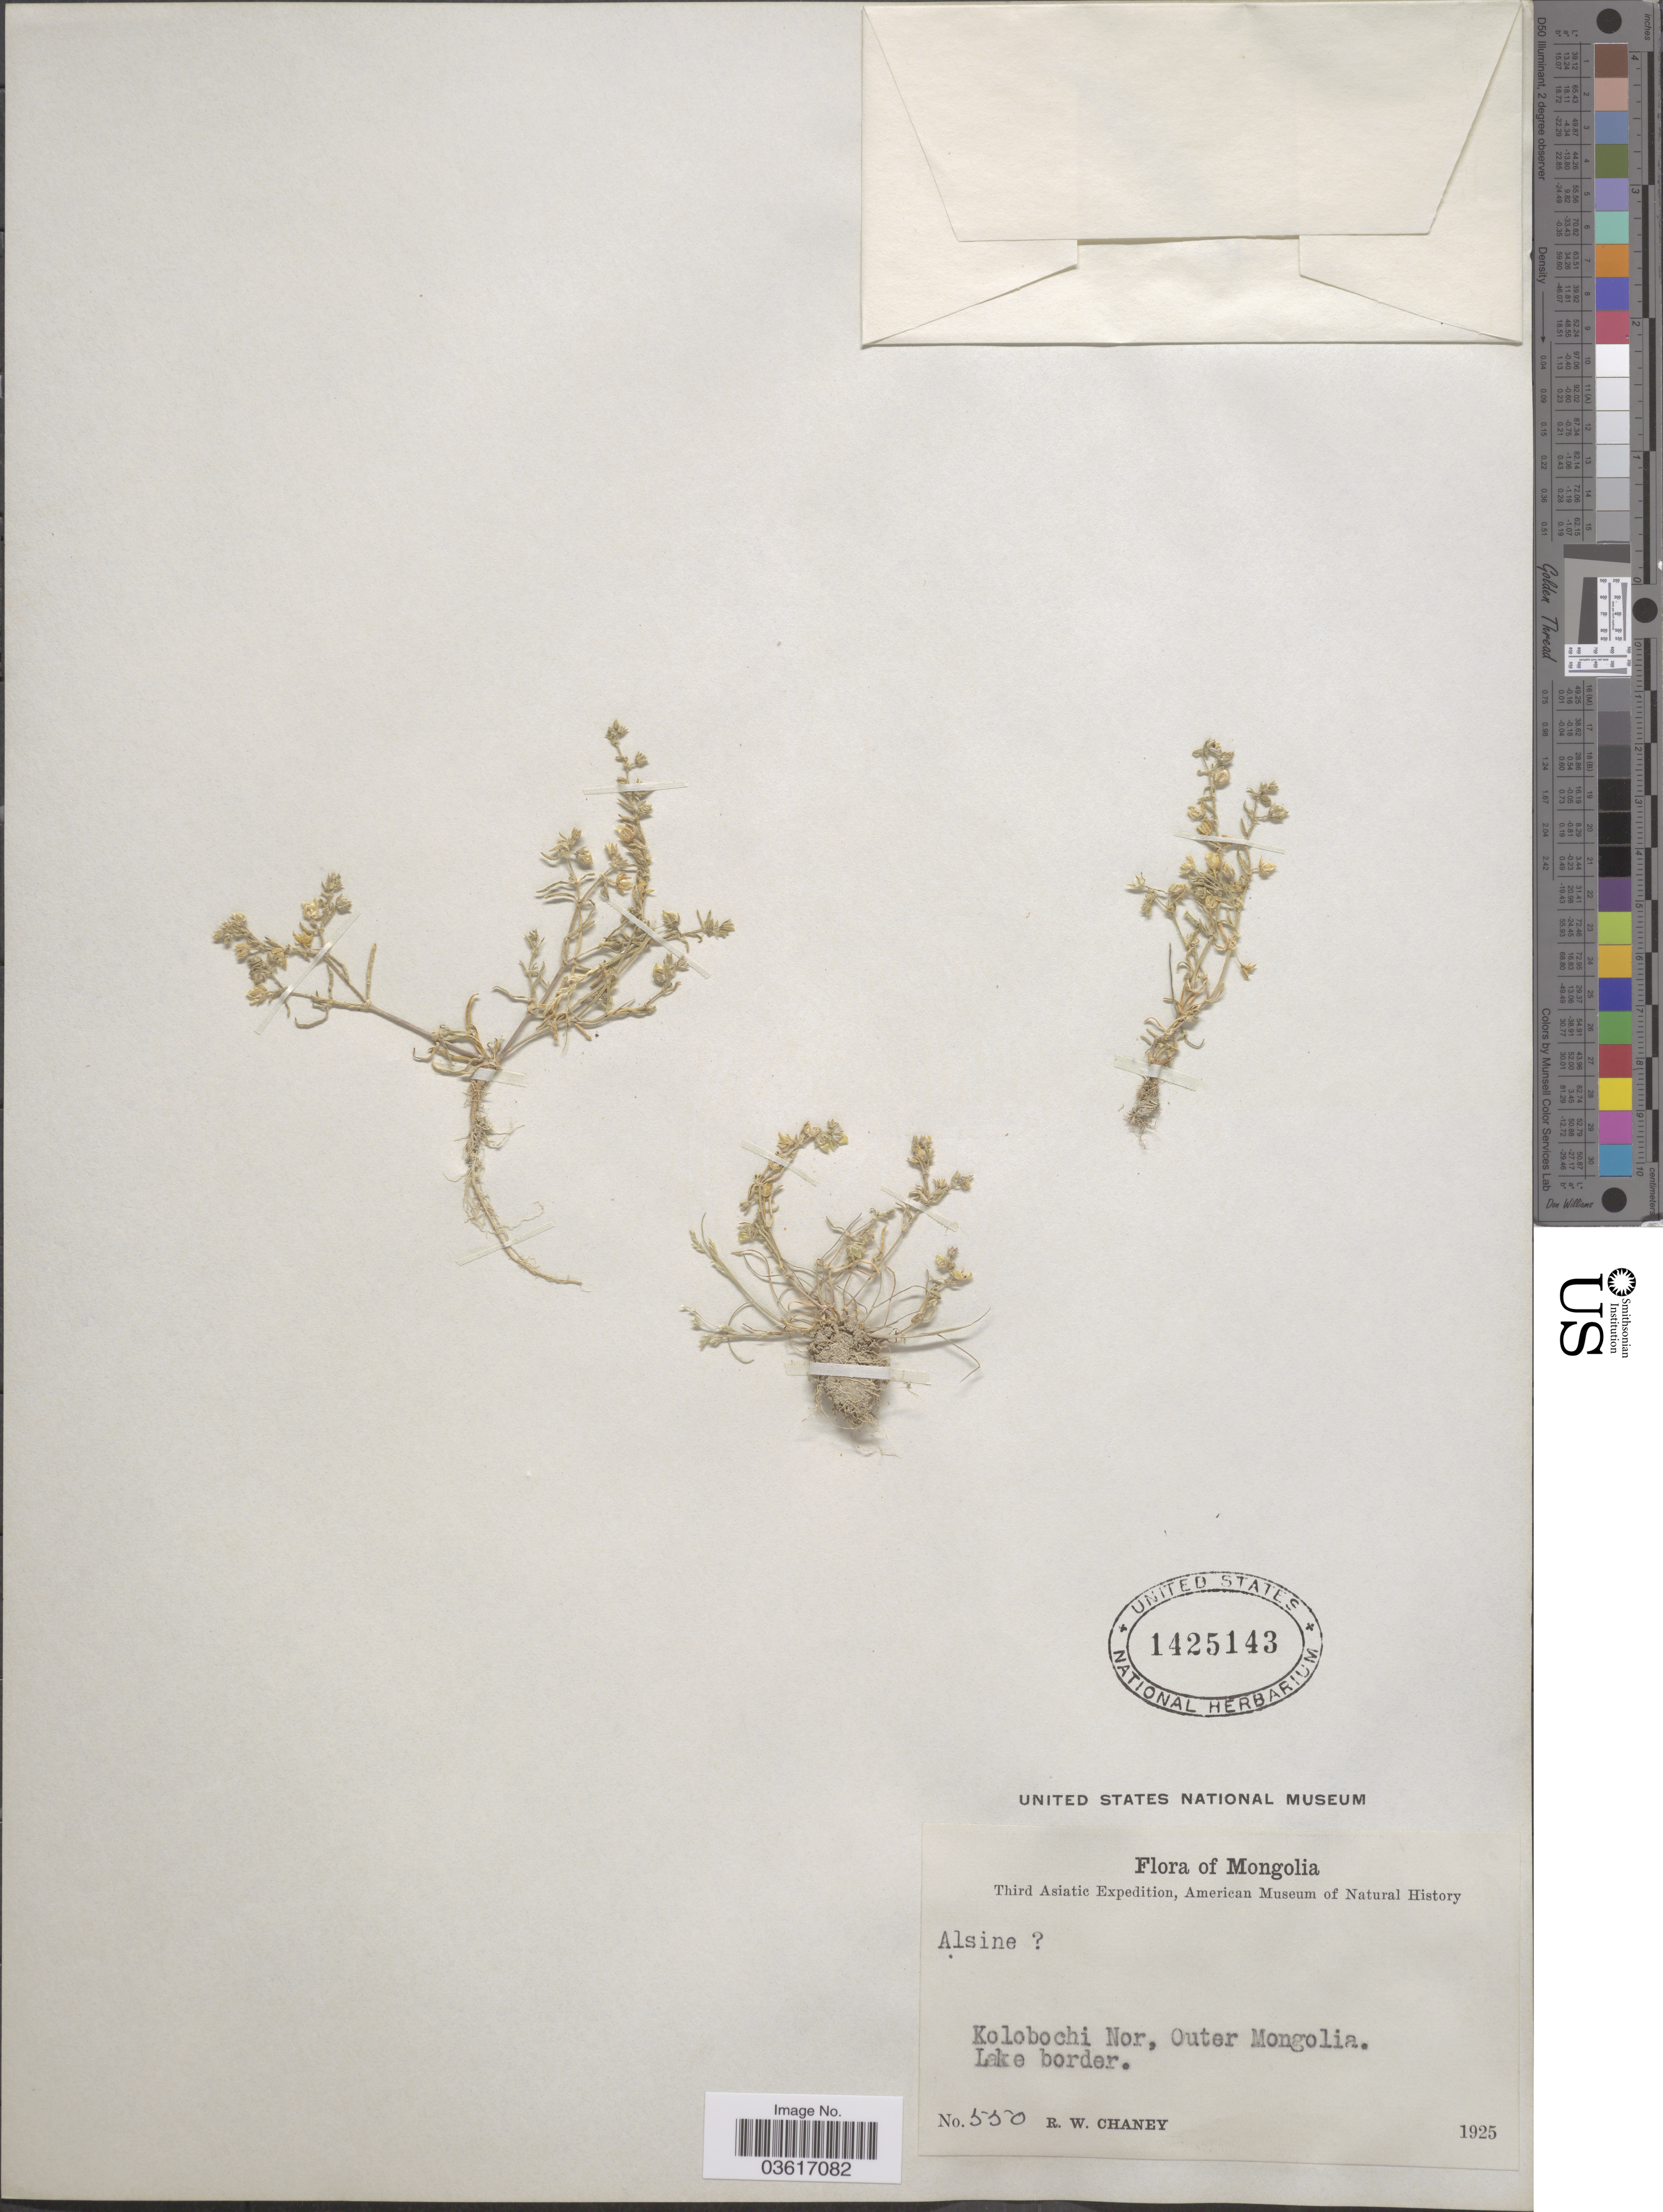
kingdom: Plantae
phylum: Tracheophyta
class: Magnoliopsida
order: Caryophyllales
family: Caryophyllaceae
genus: Minuartia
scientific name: Minuartia sp.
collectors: R. Chaney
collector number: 550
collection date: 1925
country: Mongolia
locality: Kolobochi Nor, Outer Mongolia. Lake border.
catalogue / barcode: US 1425143